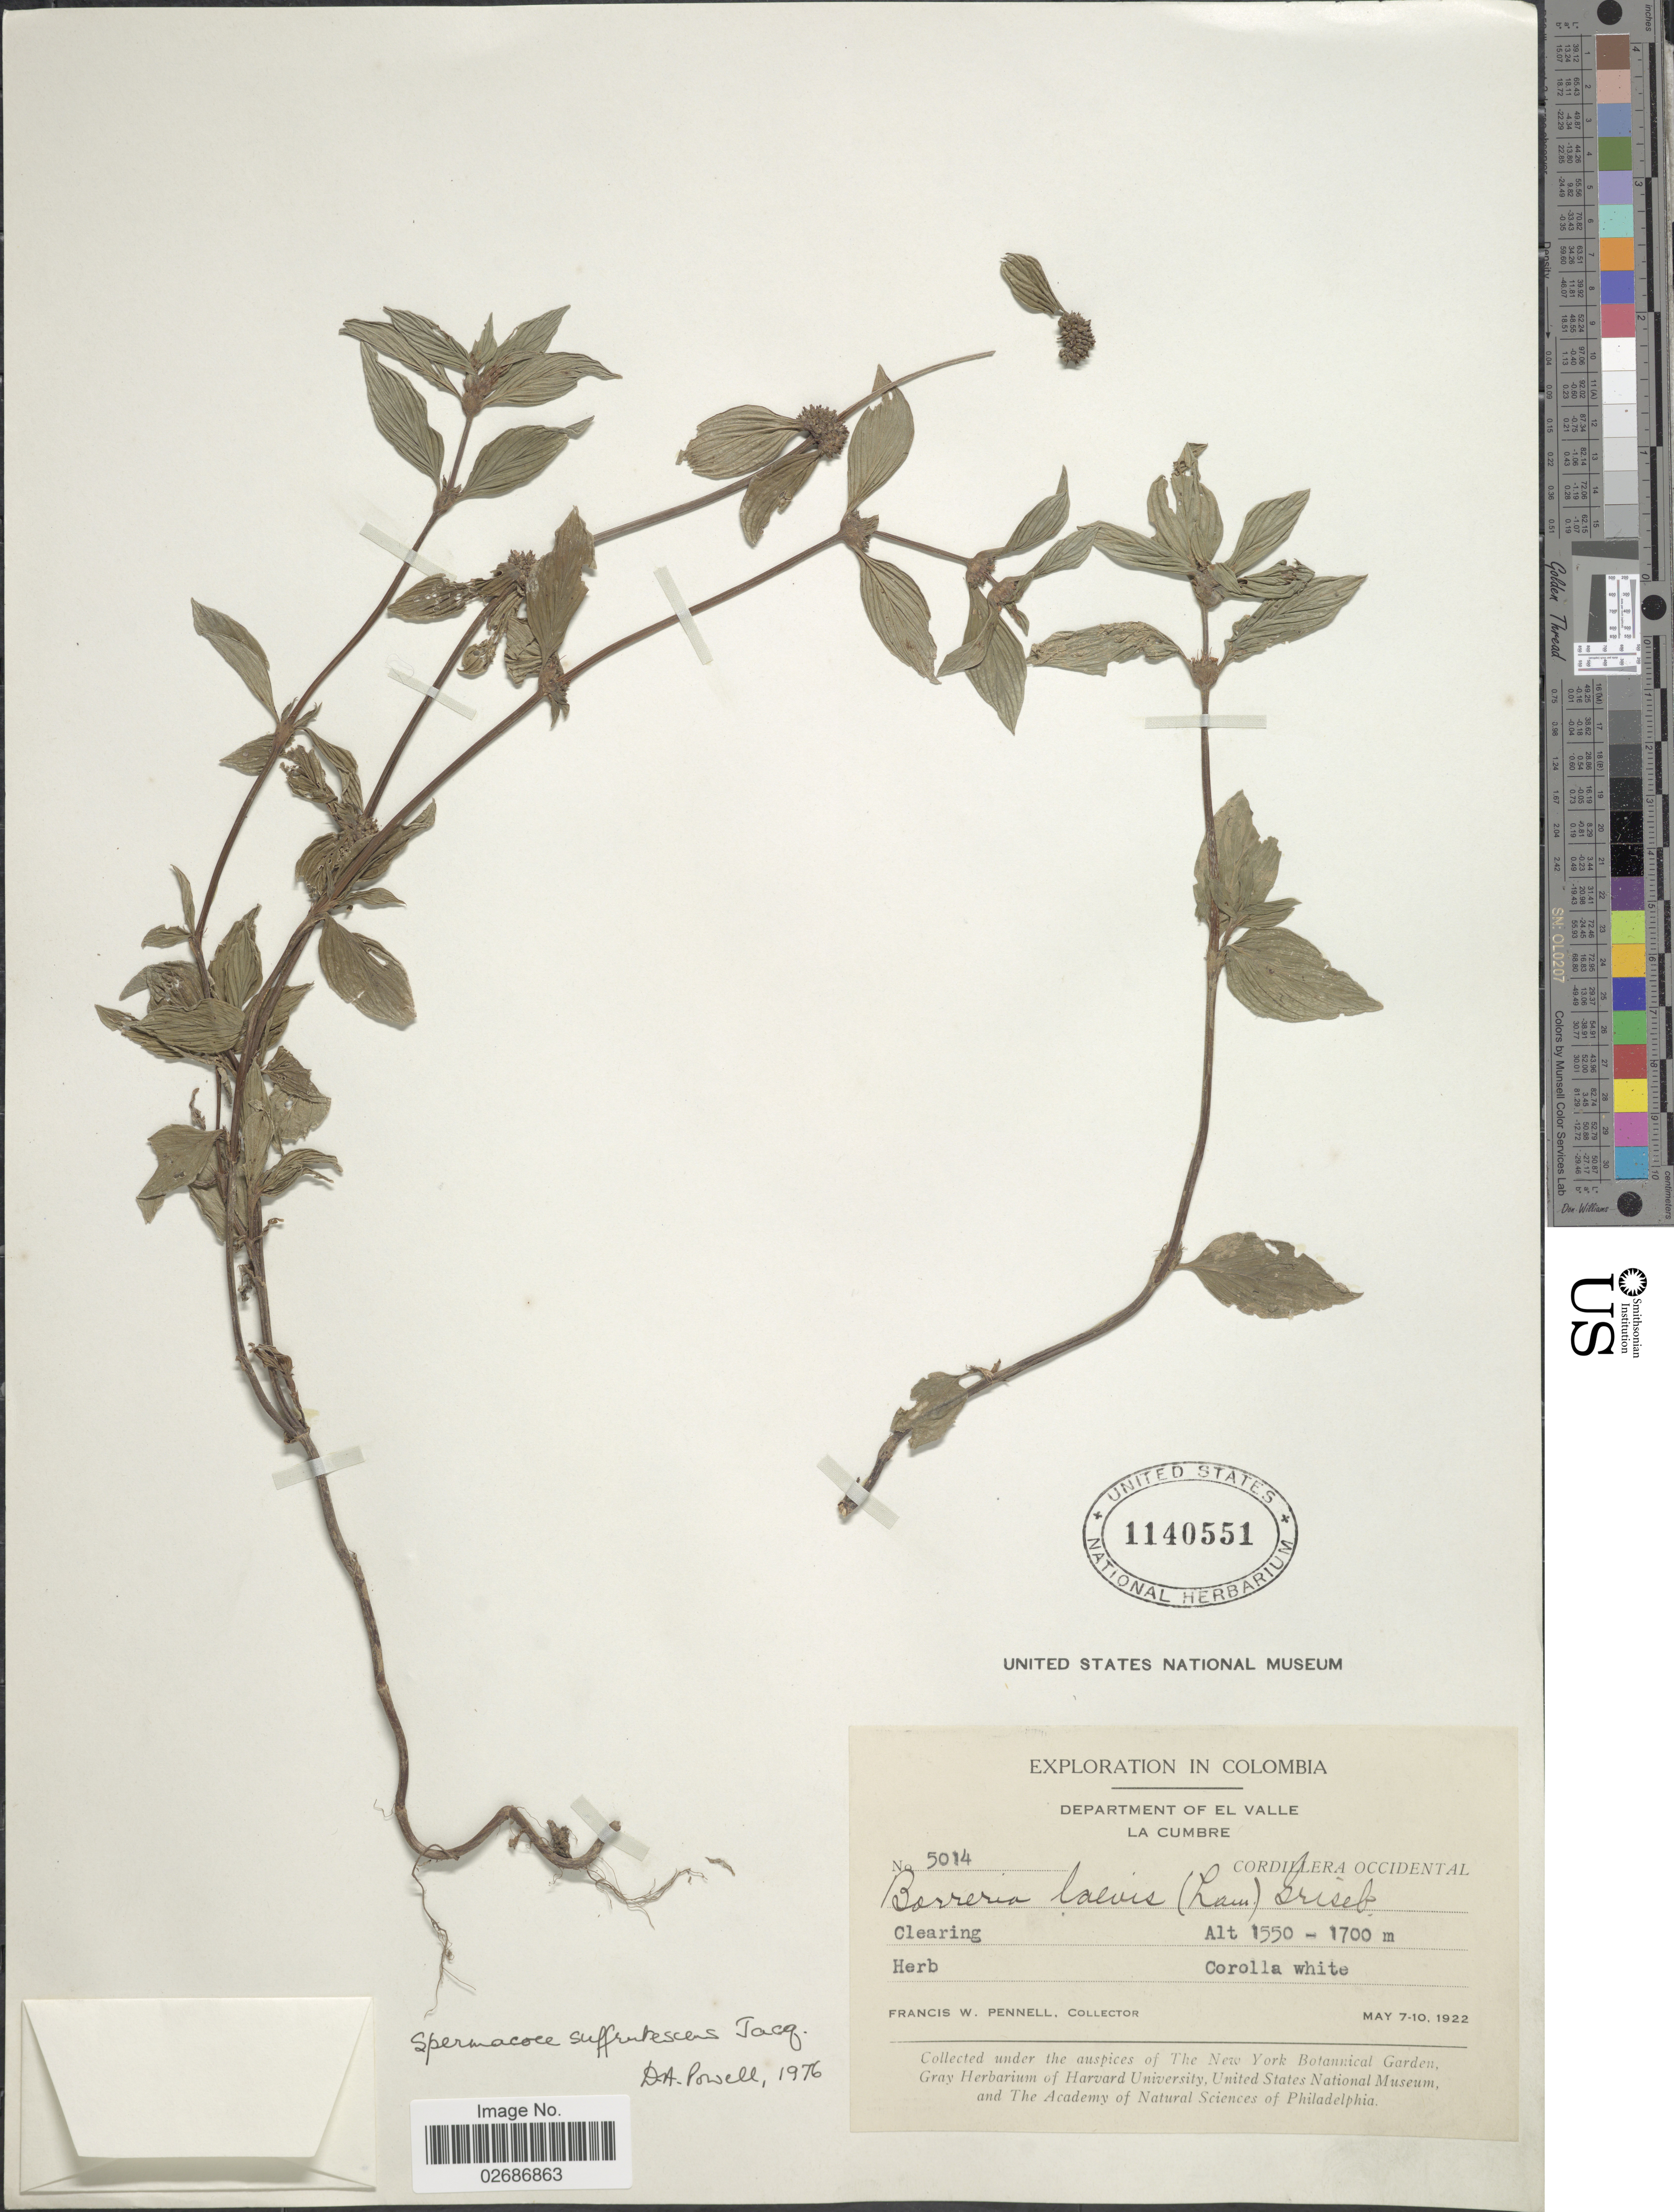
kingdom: Plantae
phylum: Tracheophyta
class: Magnoliopsida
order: Gentianales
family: Rubiaceae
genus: Borreria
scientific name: Borreria remota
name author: (Lam.) Bacigalupo & E.L. Cabral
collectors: F. W. Pennell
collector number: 5014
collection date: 1922-05-07/1922-05-10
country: Colombia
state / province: Valle del Cauca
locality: Department of El Valle, La Cumbre, Cordillera Occidental, Clearing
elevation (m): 1550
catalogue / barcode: US 1140551